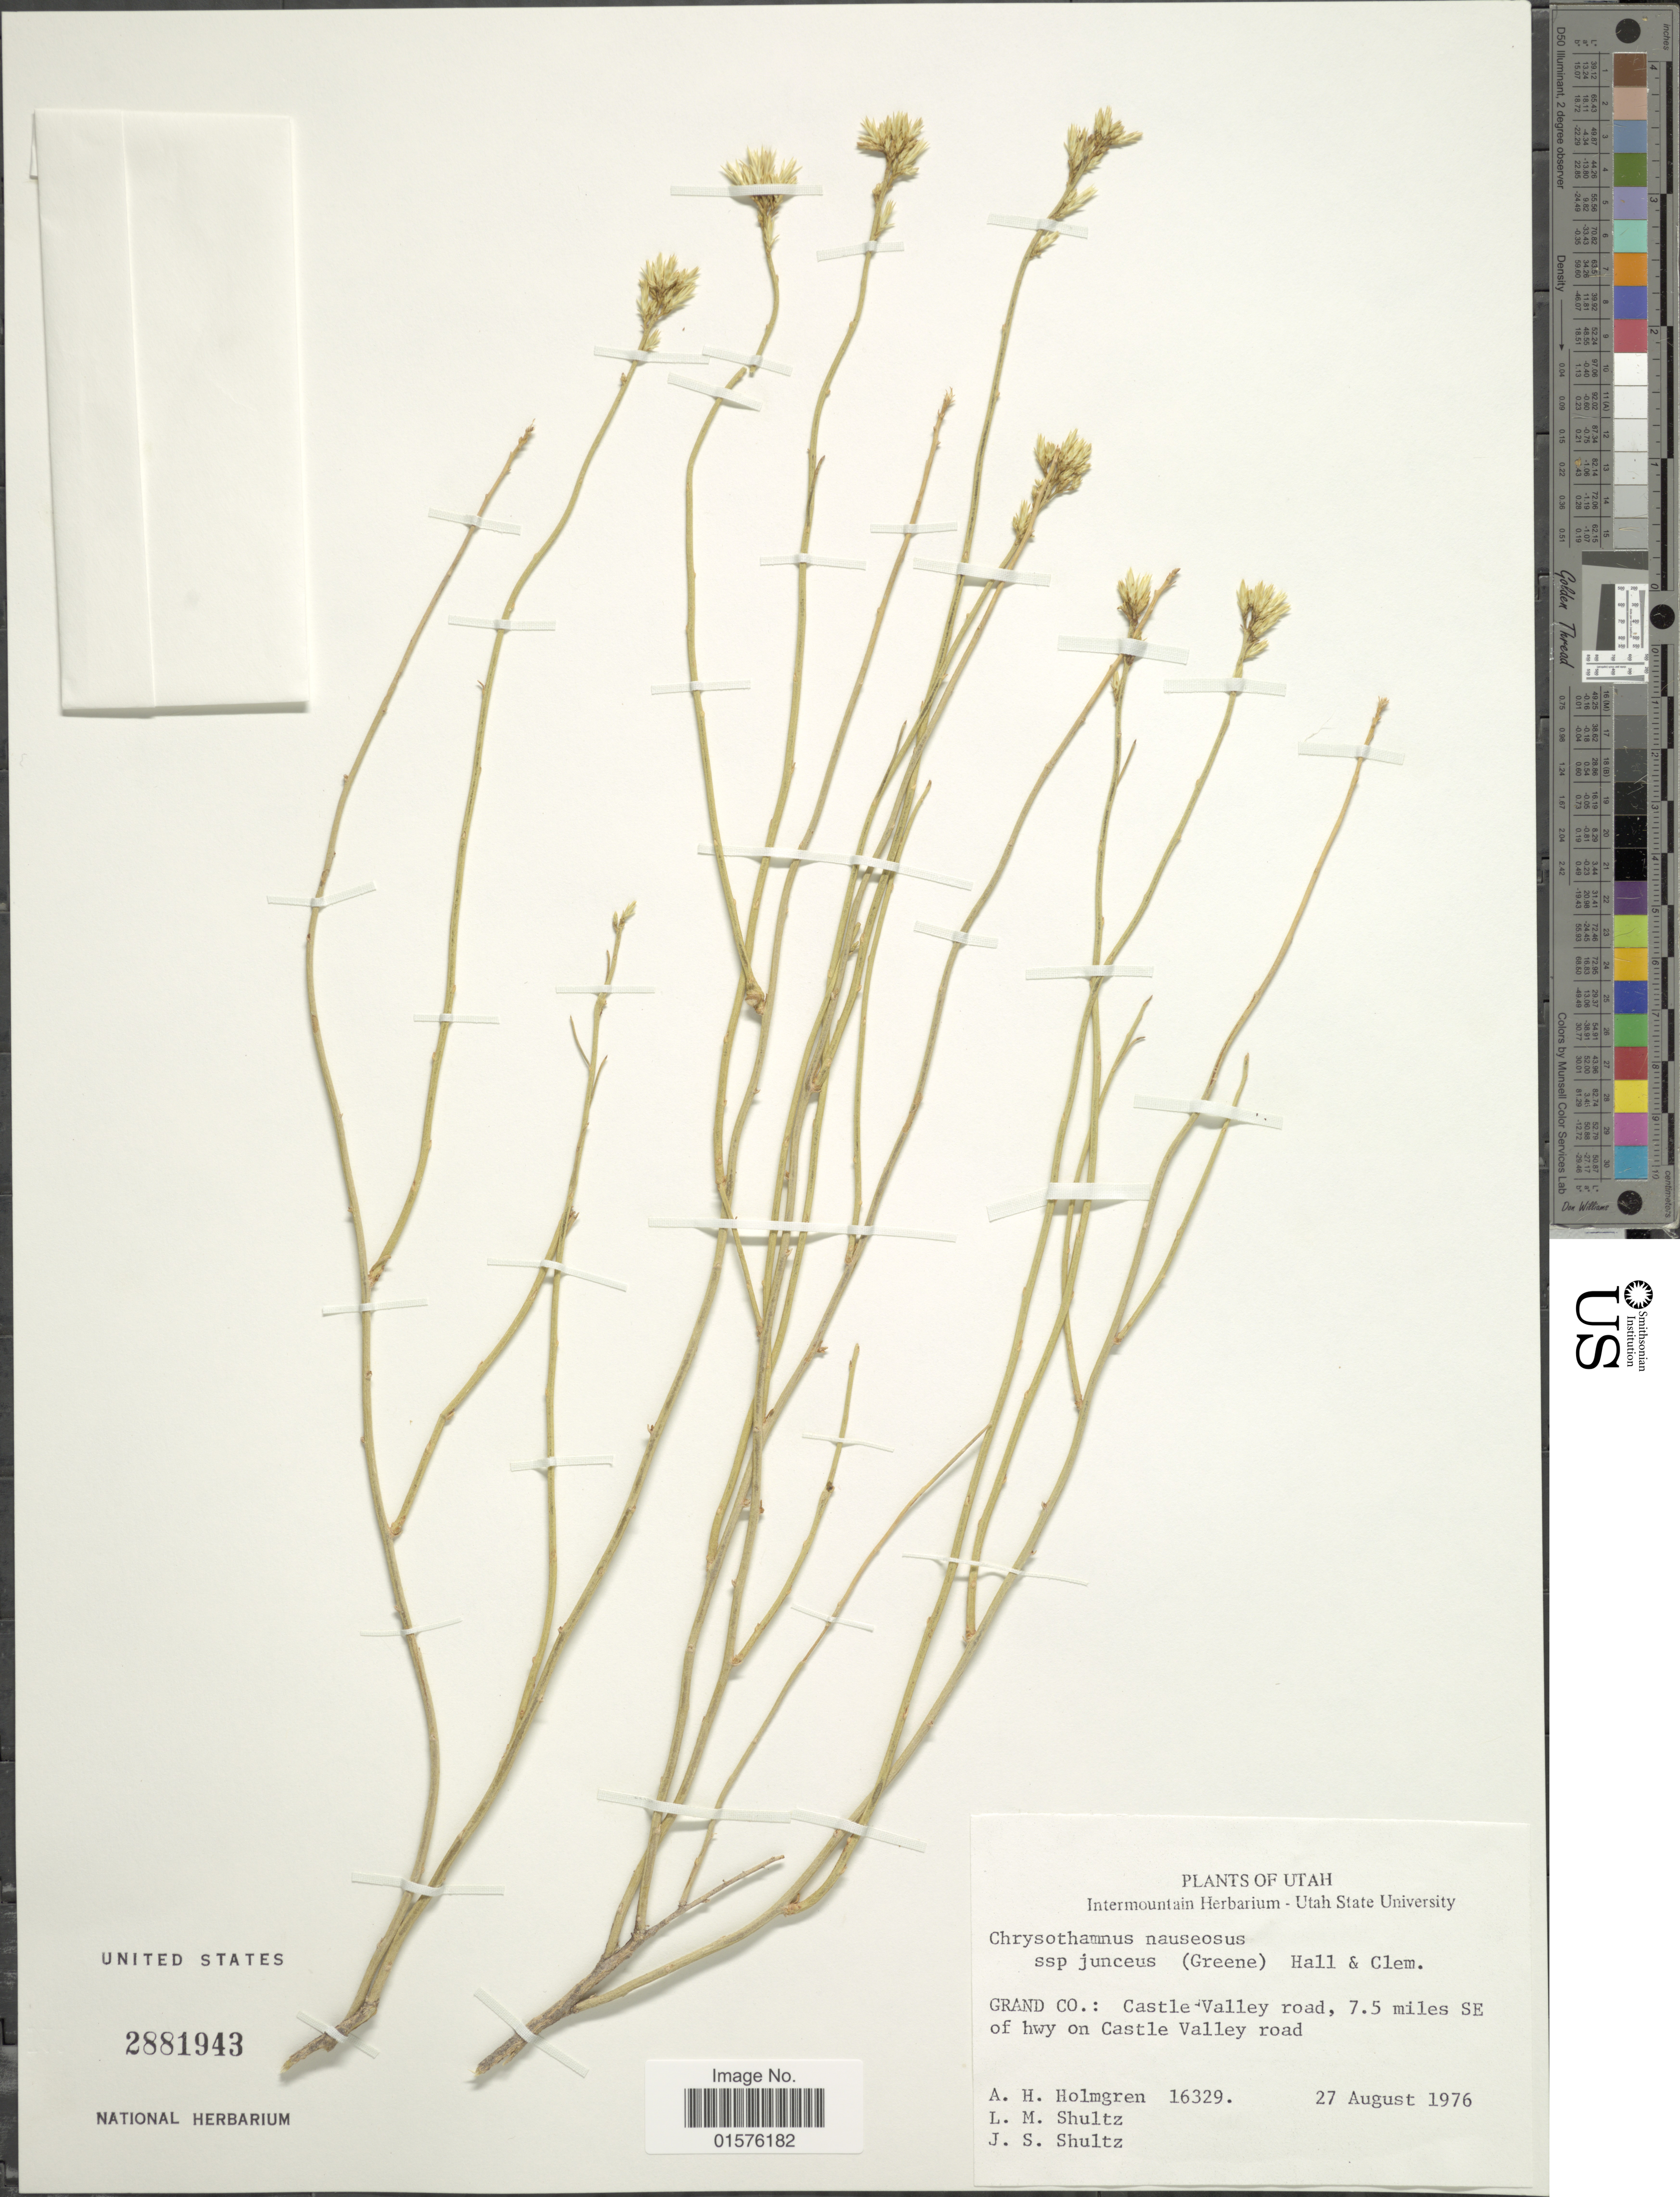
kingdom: Plantae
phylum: Tracheophyta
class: Magnoliopsida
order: Asterales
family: Asteraceae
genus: Ericameria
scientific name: Ericameria nauseosa var. juncea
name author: (S.W. Greene) G.L. Nesom & G.I. Baird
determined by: Urbatsch, Lowell E., Curator (LSU), Louisiana State University (UNITED STATES)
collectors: A. H. Holmgren, L. Shultz & J. Shultz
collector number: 16329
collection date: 1976-08-27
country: United States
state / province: Utah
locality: Grand Co.: Castle Valley road, 7.5 miles SE of hwy on Castle Valley road.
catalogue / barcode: US 2881943